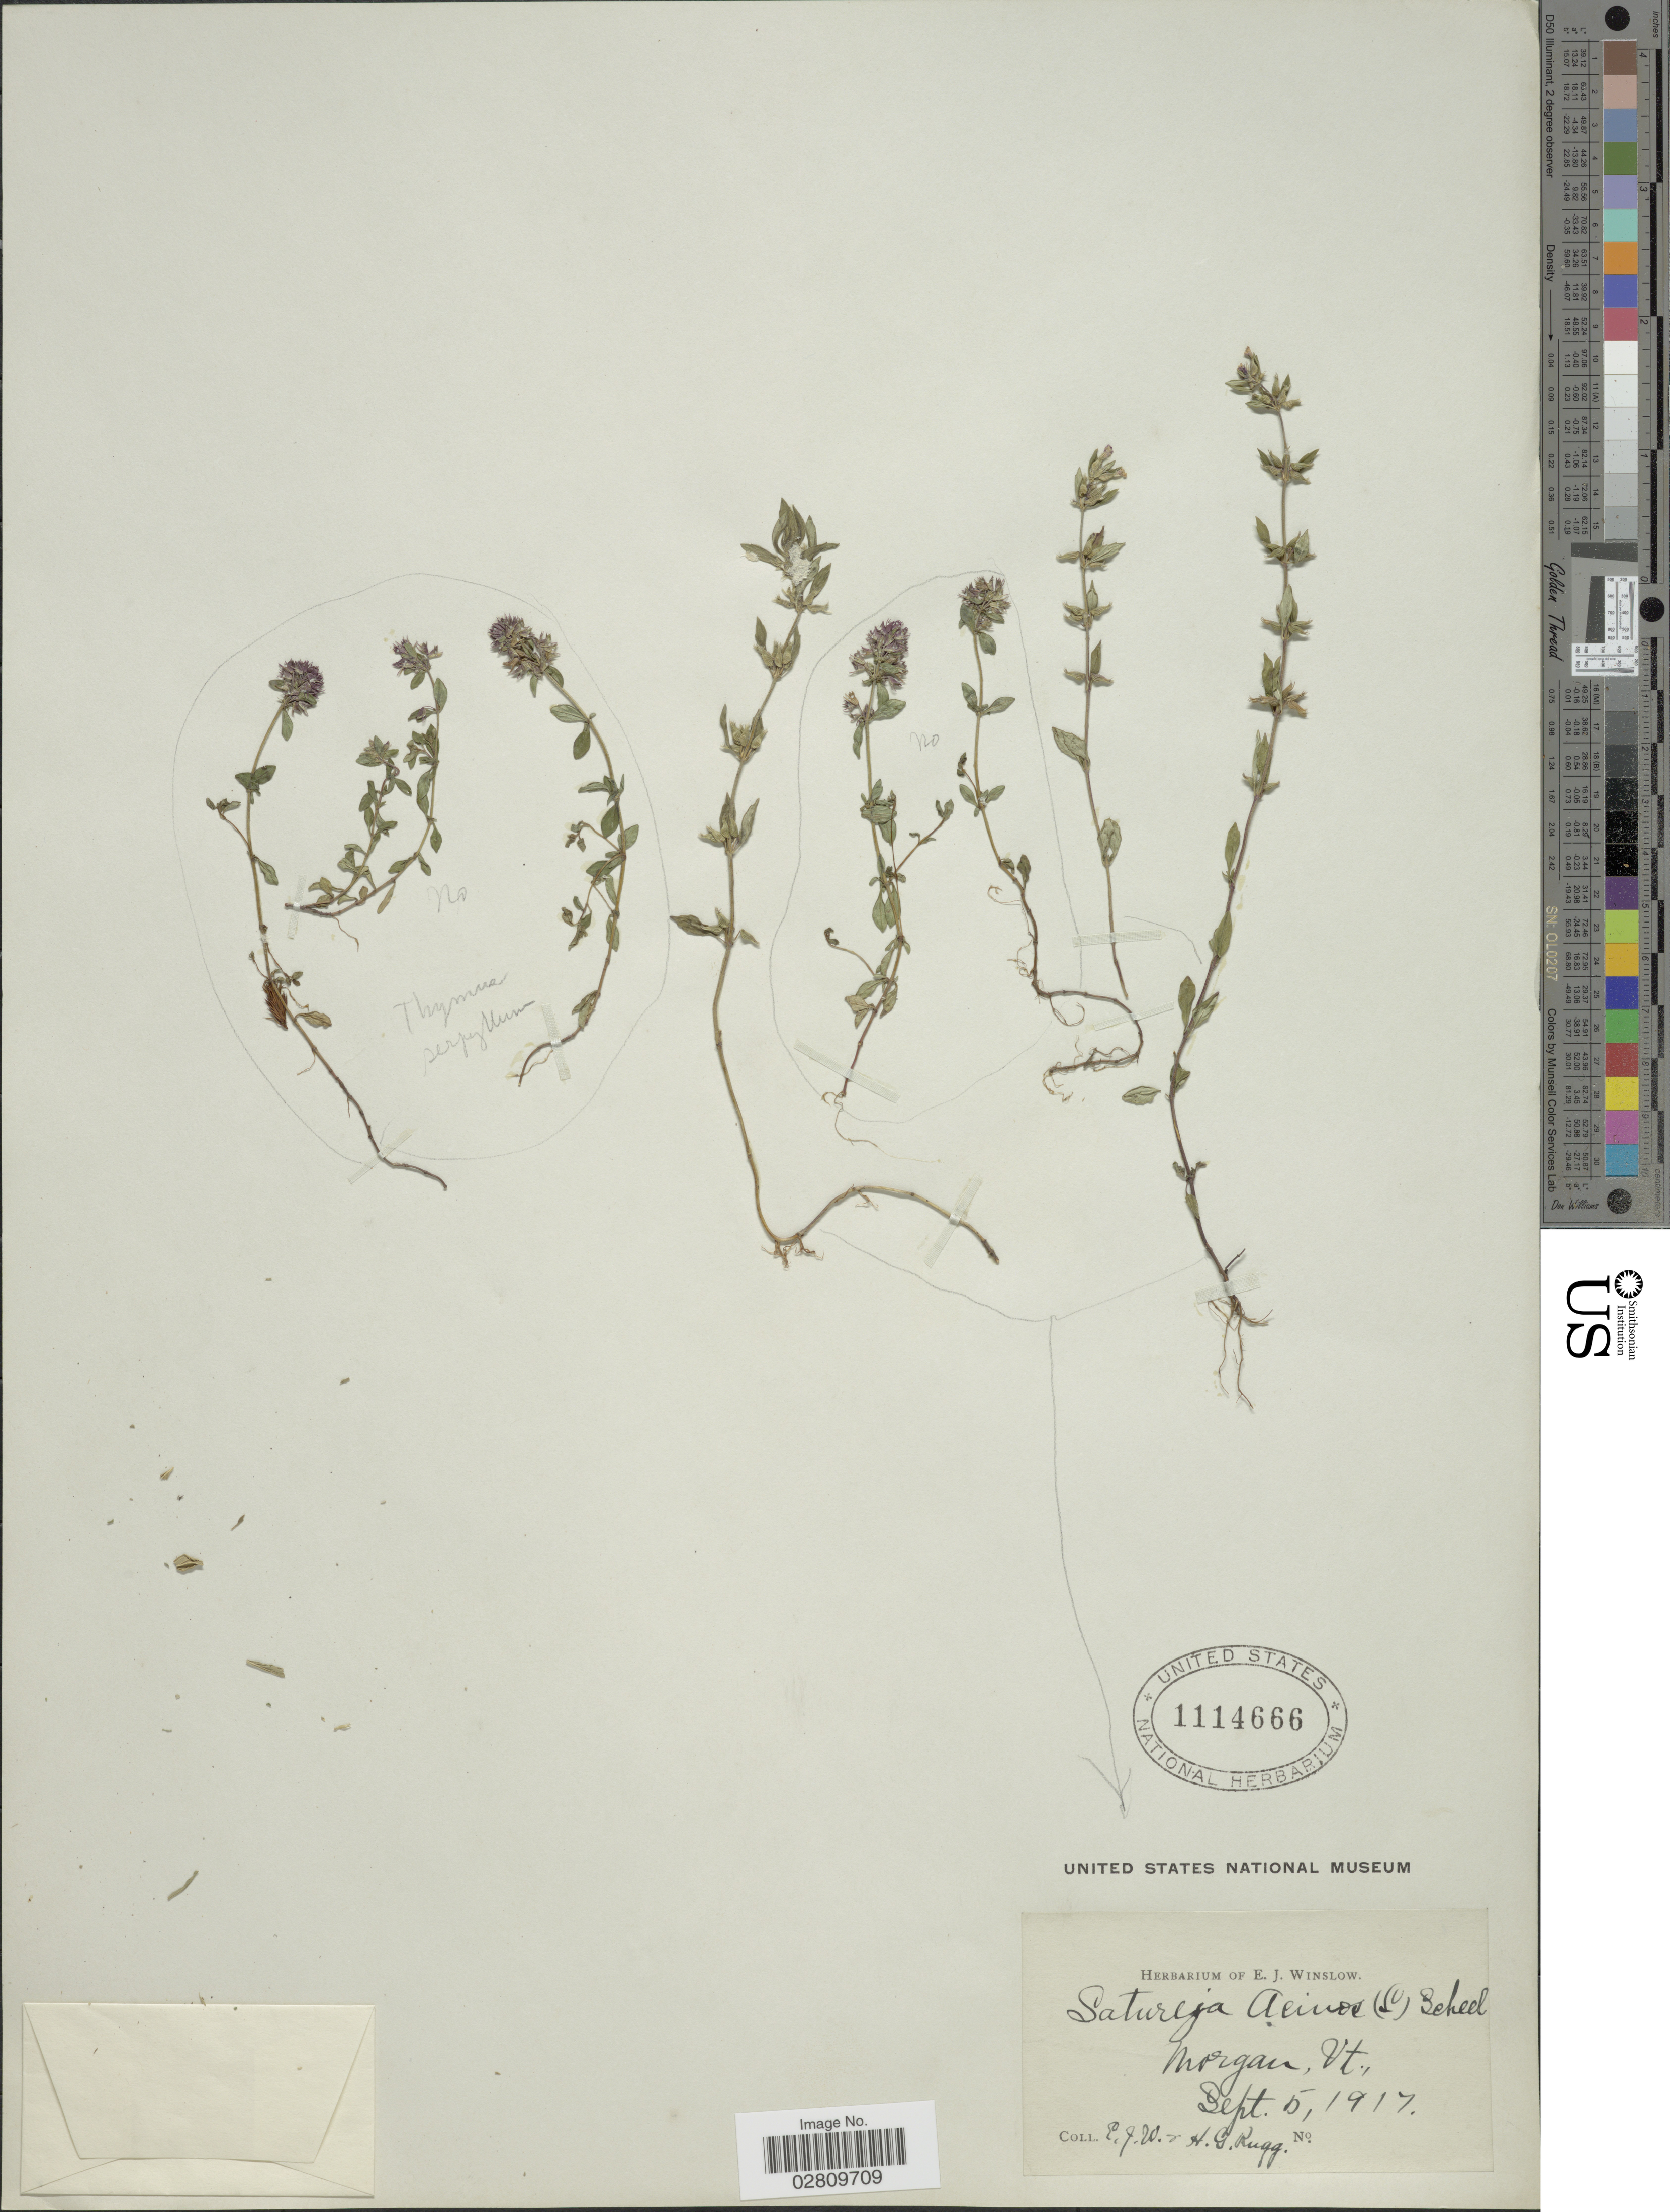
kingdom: Plantae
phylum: Tracheophyta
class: Magnoliopsida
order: Lamiales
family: Lamiaceae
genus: Acinos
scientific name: Acinos arvensis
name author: (Lam.) Dandy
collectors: E. Winslow & H. Rugg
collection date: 1917-09-05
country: United States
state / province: Vermont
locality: Morgan.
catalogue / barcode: US 1114666